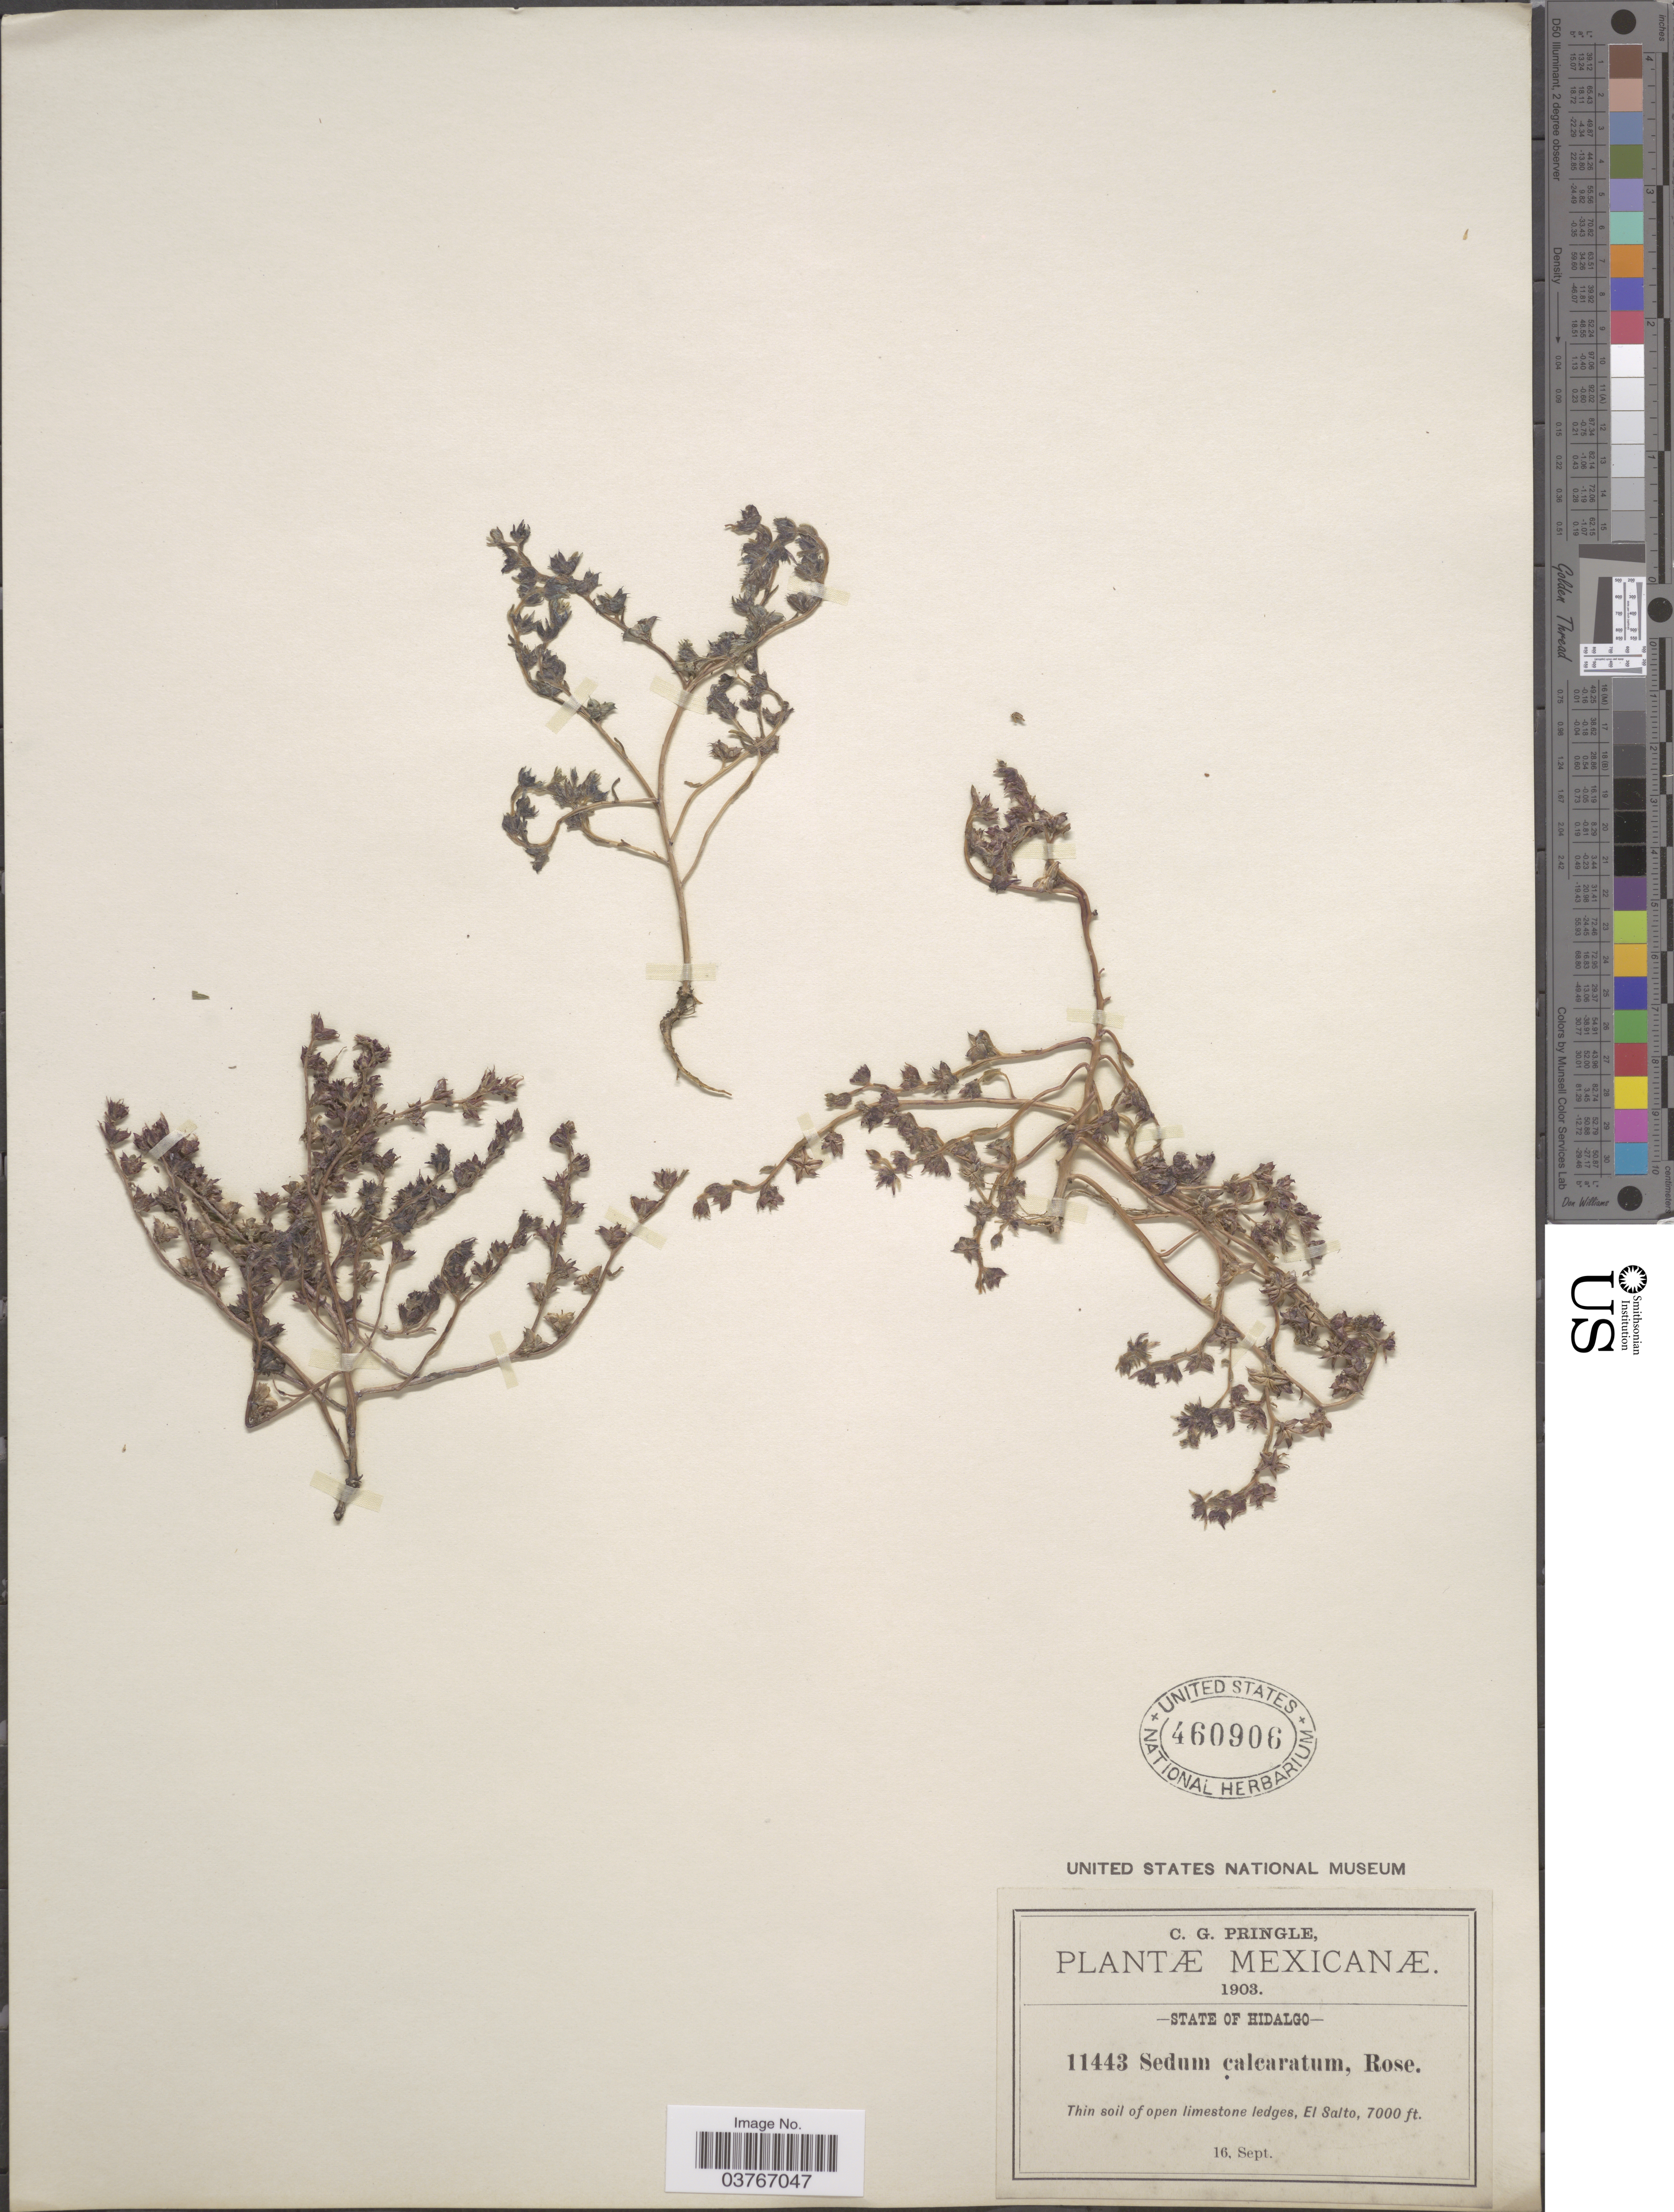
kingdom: Plantae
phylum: Tracheophyta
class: Magnoliopsida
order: Saxifragales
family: Crassulaceae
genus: Sedum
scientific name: Sedum calcaratum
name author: Rose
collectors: C. G. Pringle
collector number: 11443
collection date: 1903-09-16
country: Mexico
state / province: Hidalgo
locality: El Salto.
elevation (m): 2134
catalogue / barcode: US 460906